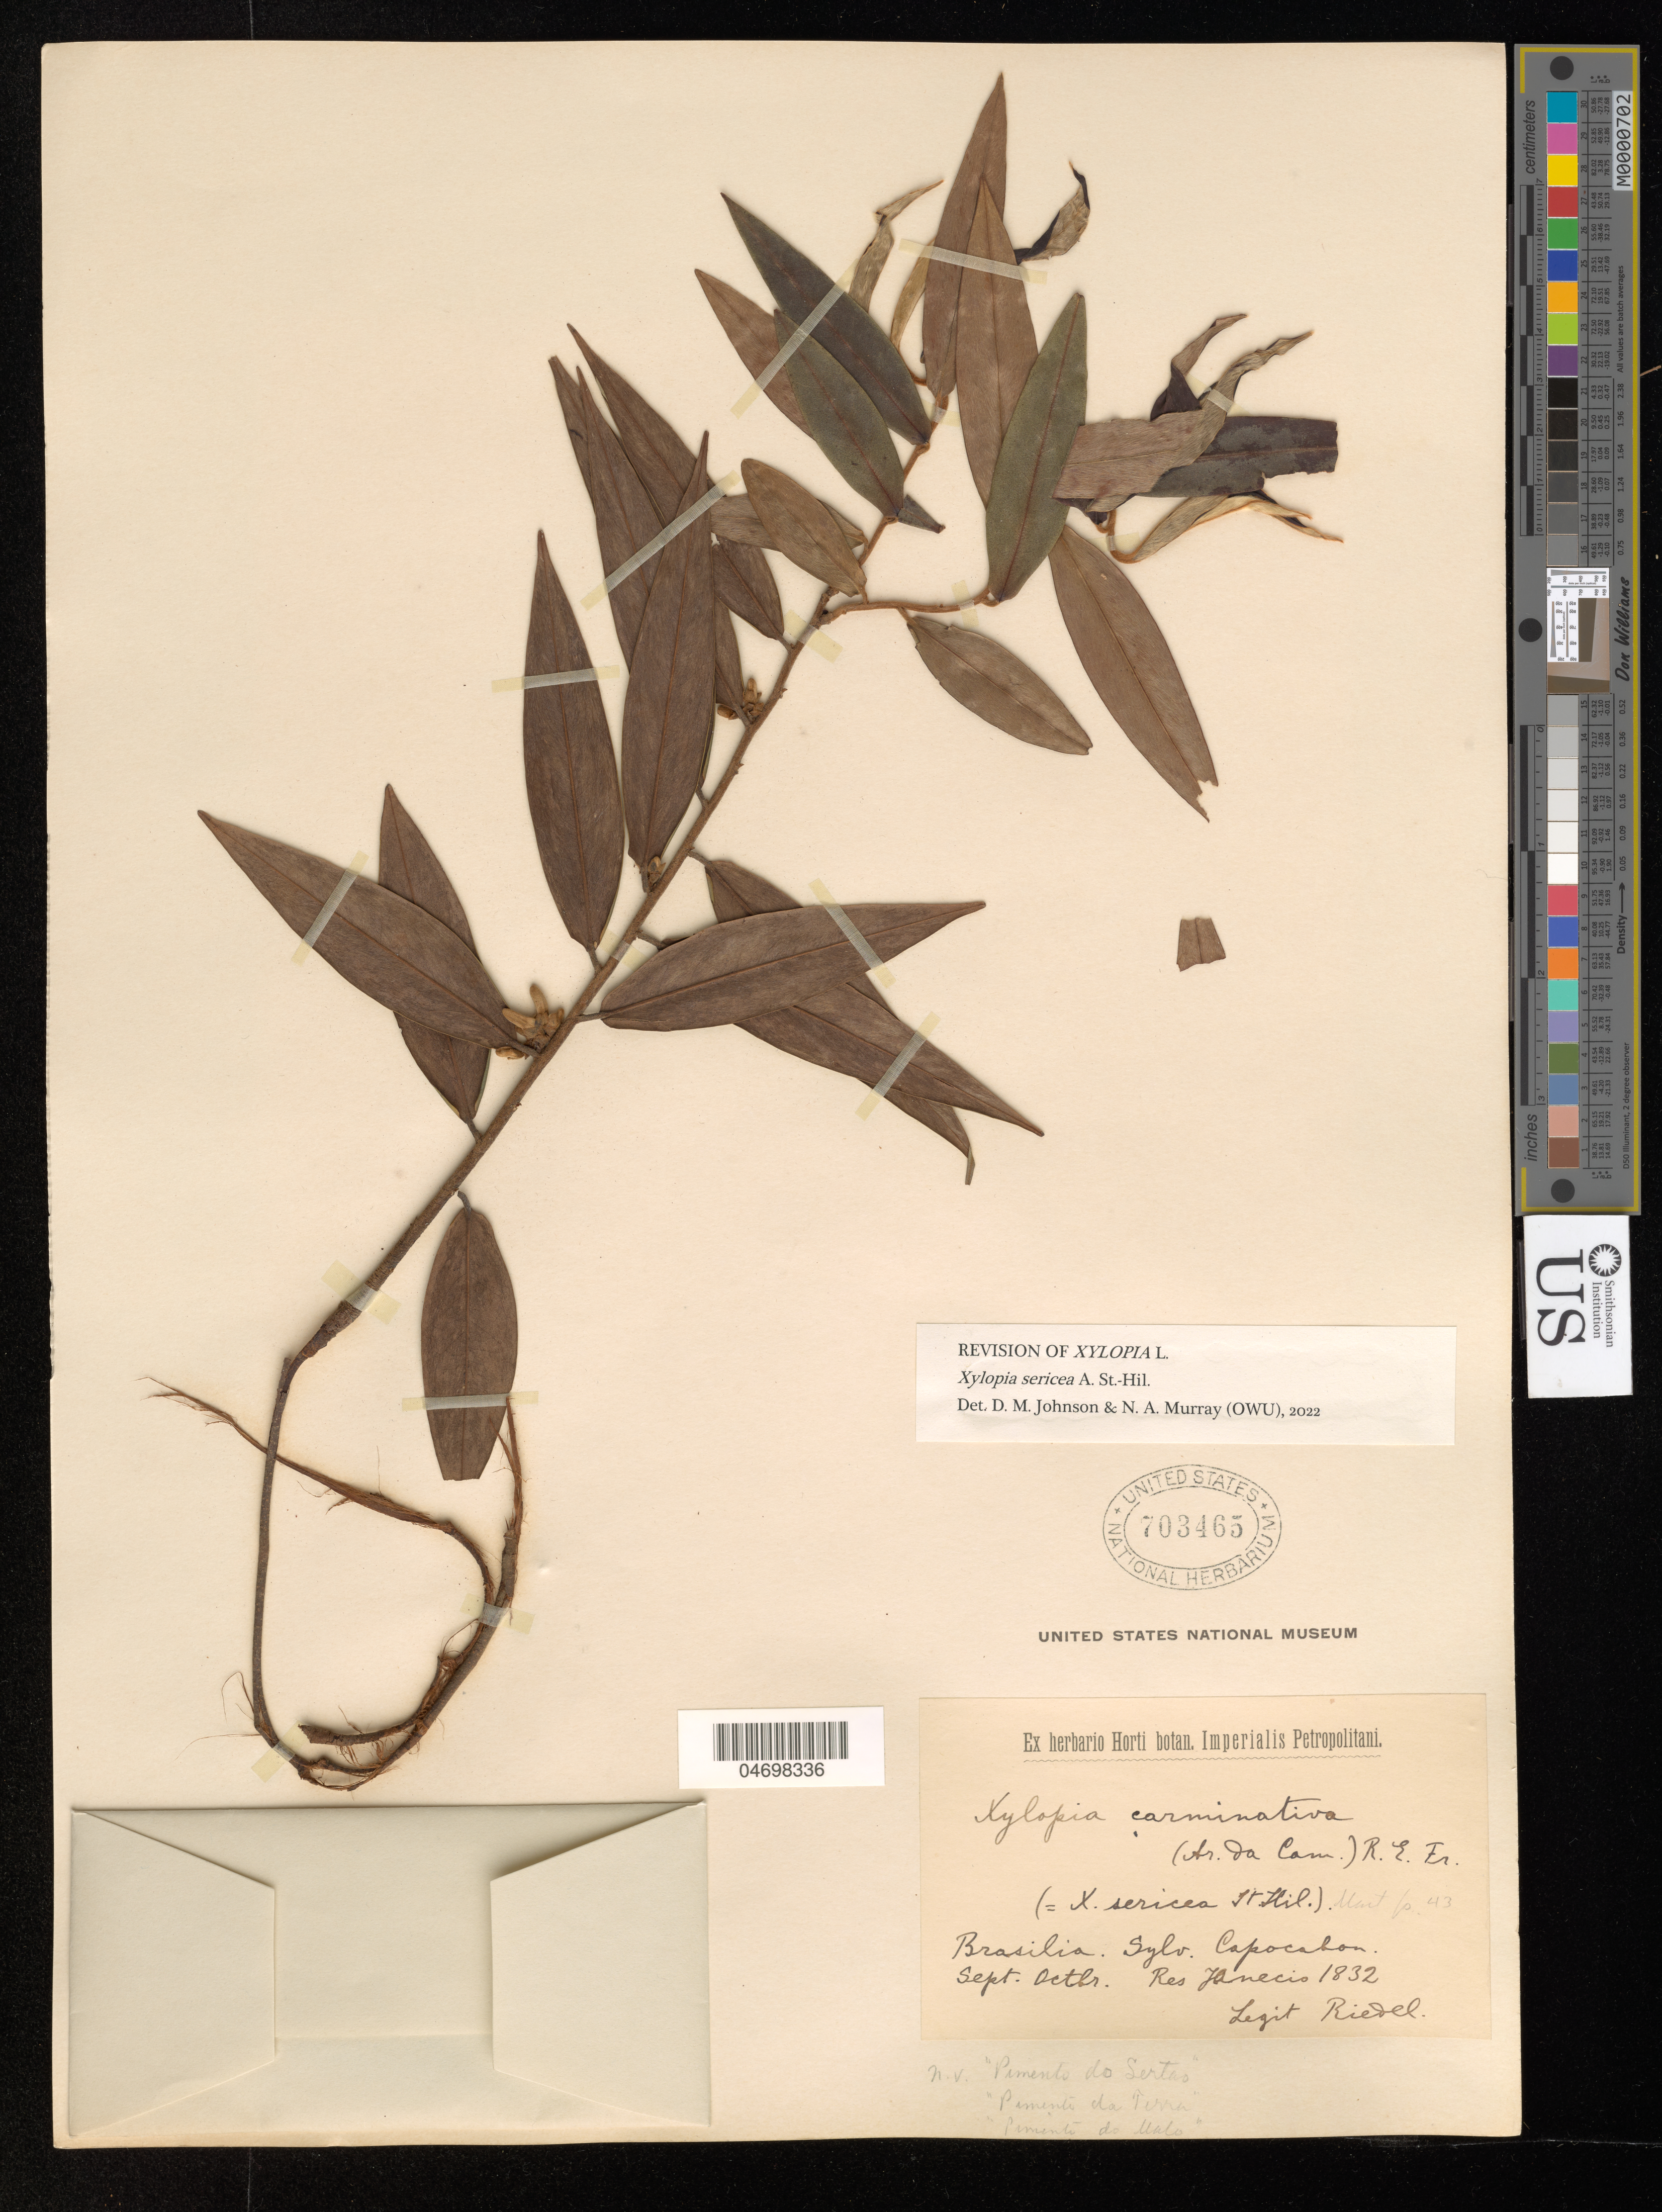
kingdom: Plantae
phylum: Tracheophyta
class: Magnoliopsida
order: Magnoliales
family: Annonaceae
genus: Xylopia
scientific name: Xylopia sericea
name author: A. St.-Hil.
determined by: Johnson, D. M.; Murray, N. A.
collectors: L. Riedel & B. Luschnatt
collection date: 1832-09/1832-10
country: Brazil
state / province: Rio de Janeiro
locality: Sylo Capocabon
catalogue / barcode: US 703465